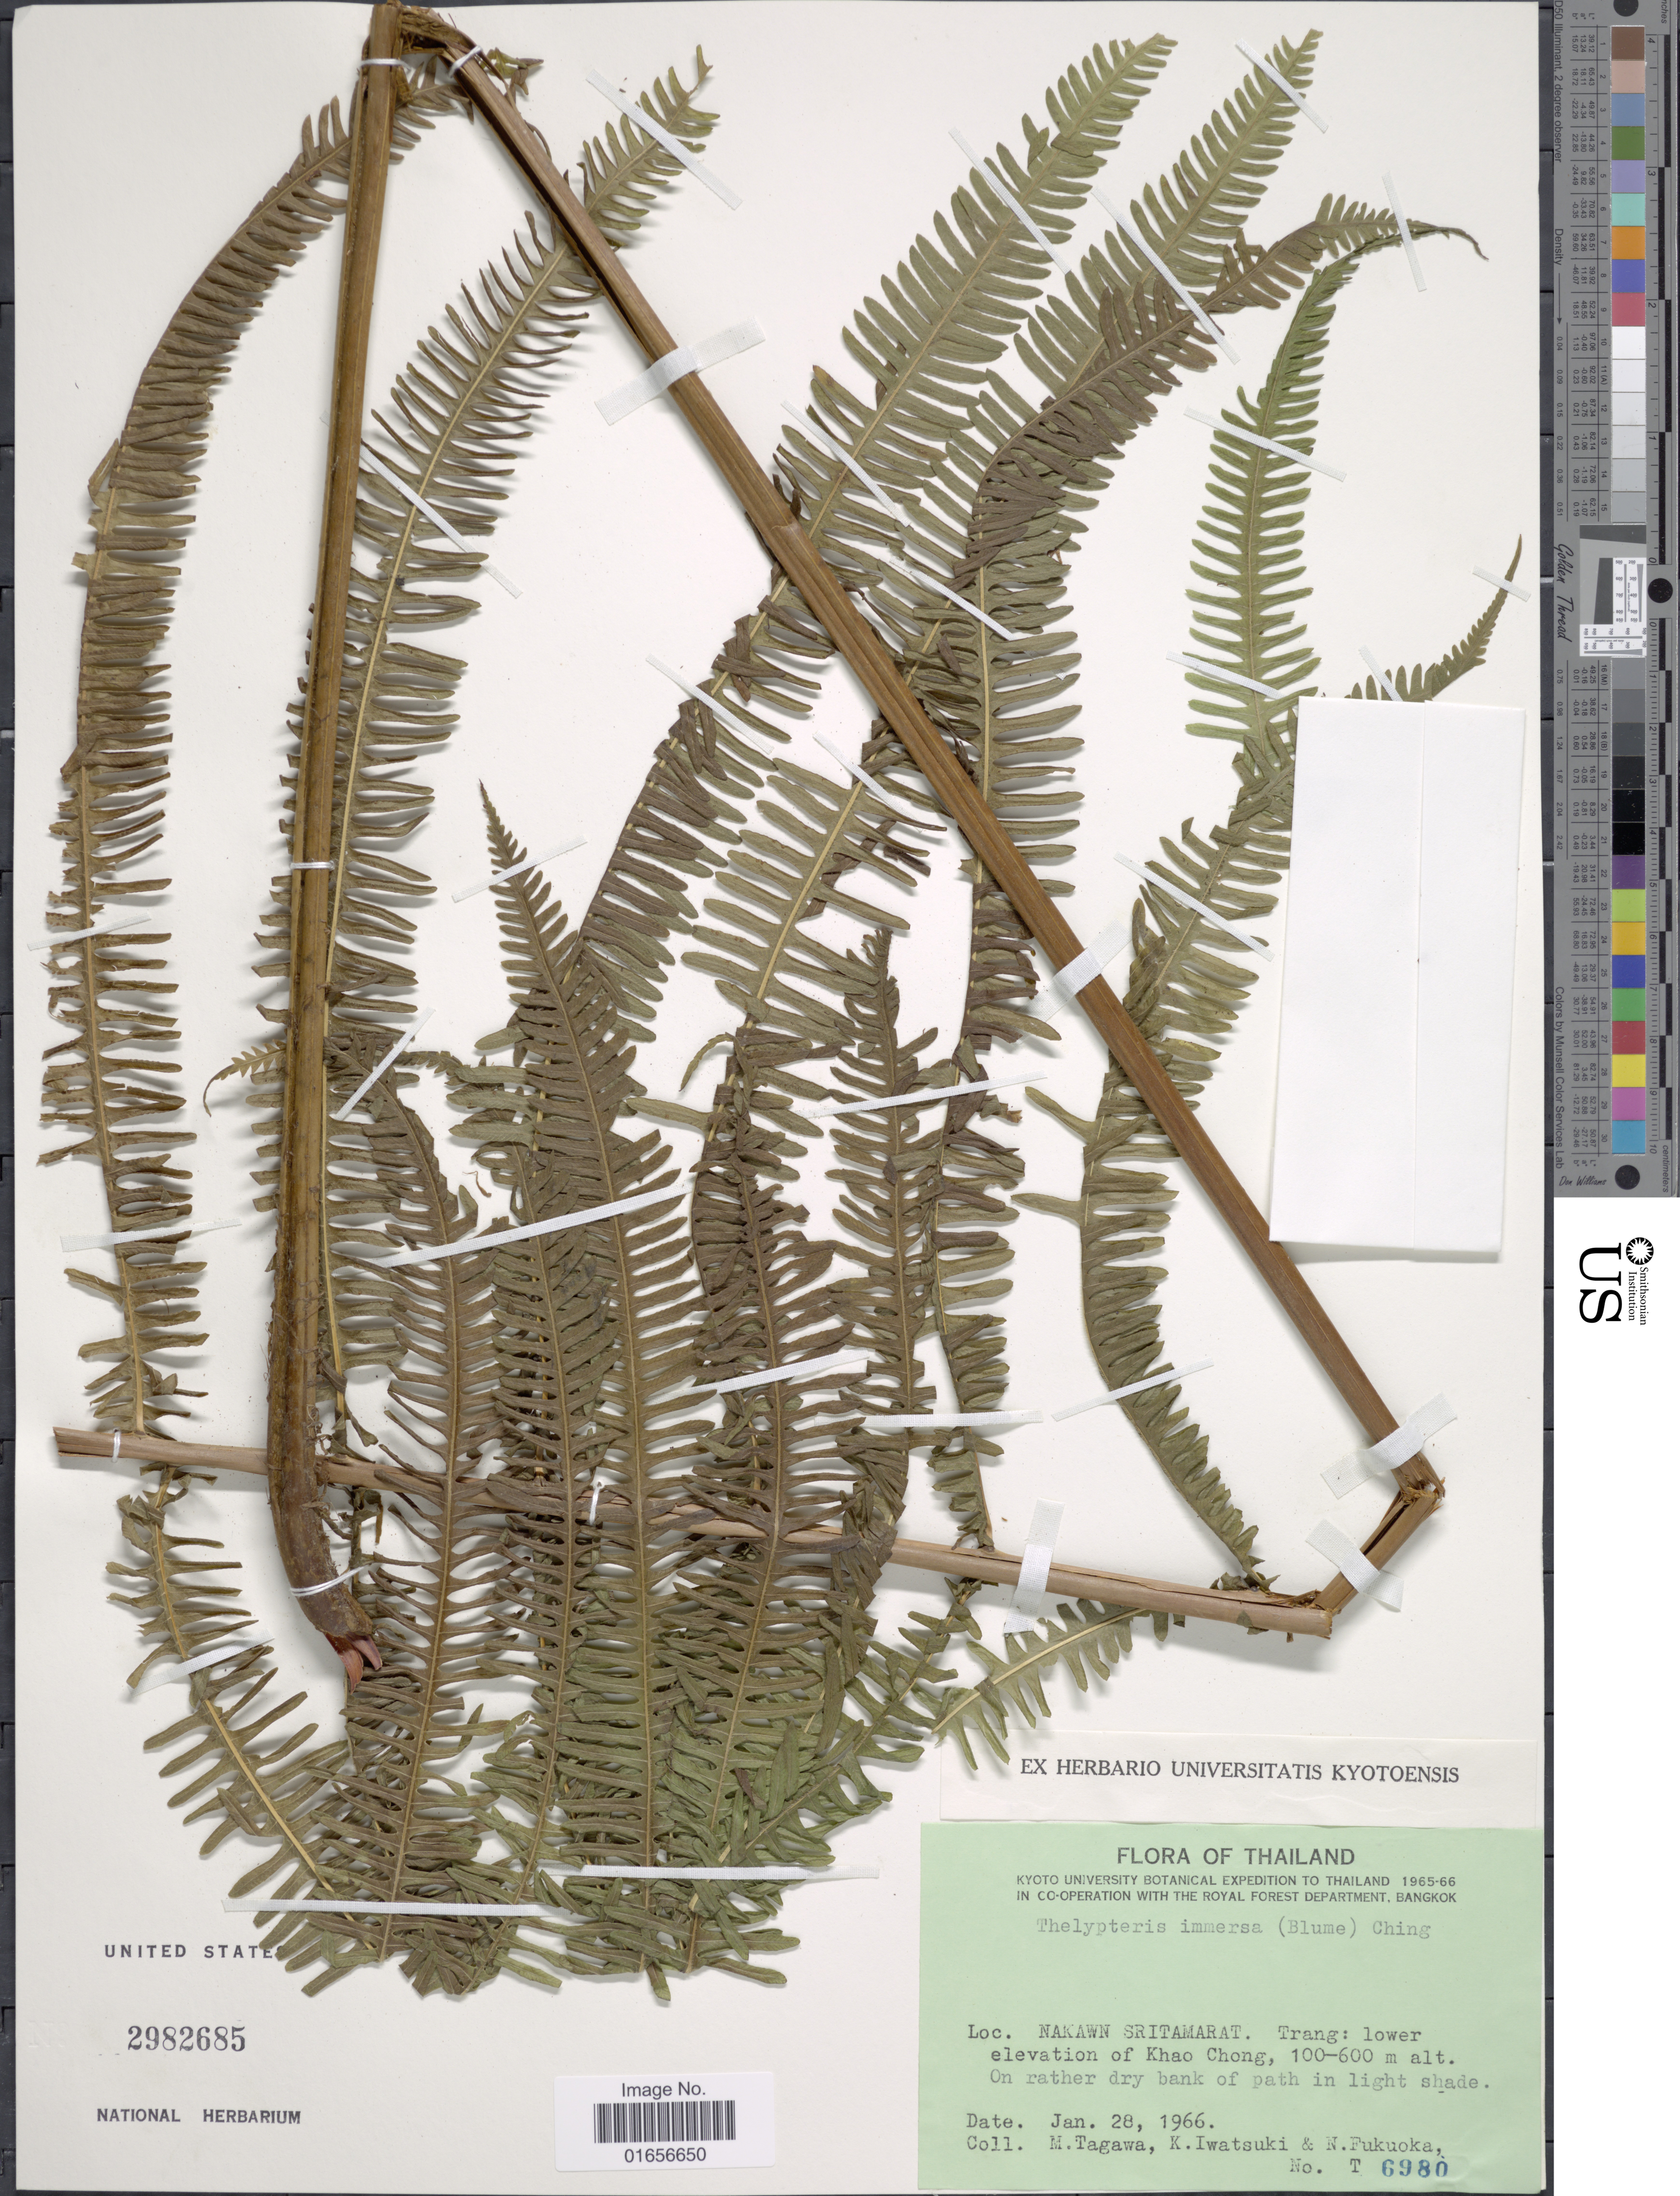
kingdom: Plantae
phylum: Tracheophyta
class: Polypodiopsida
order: Polypodiales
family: Thelypteridaceae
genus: Amphineuron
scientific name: Amphineuron immersum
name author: (Blume) Holttum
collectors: M. Tagawa, K. Iwatsuki & N. Fukuoka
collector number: T 6980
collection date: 1966-01-28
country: Thailand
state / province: Trang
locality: Thailand, , Nakawn Sritamarat. Trang: lower elevation of Khao Chong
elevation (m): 100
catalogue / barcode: US 2982685